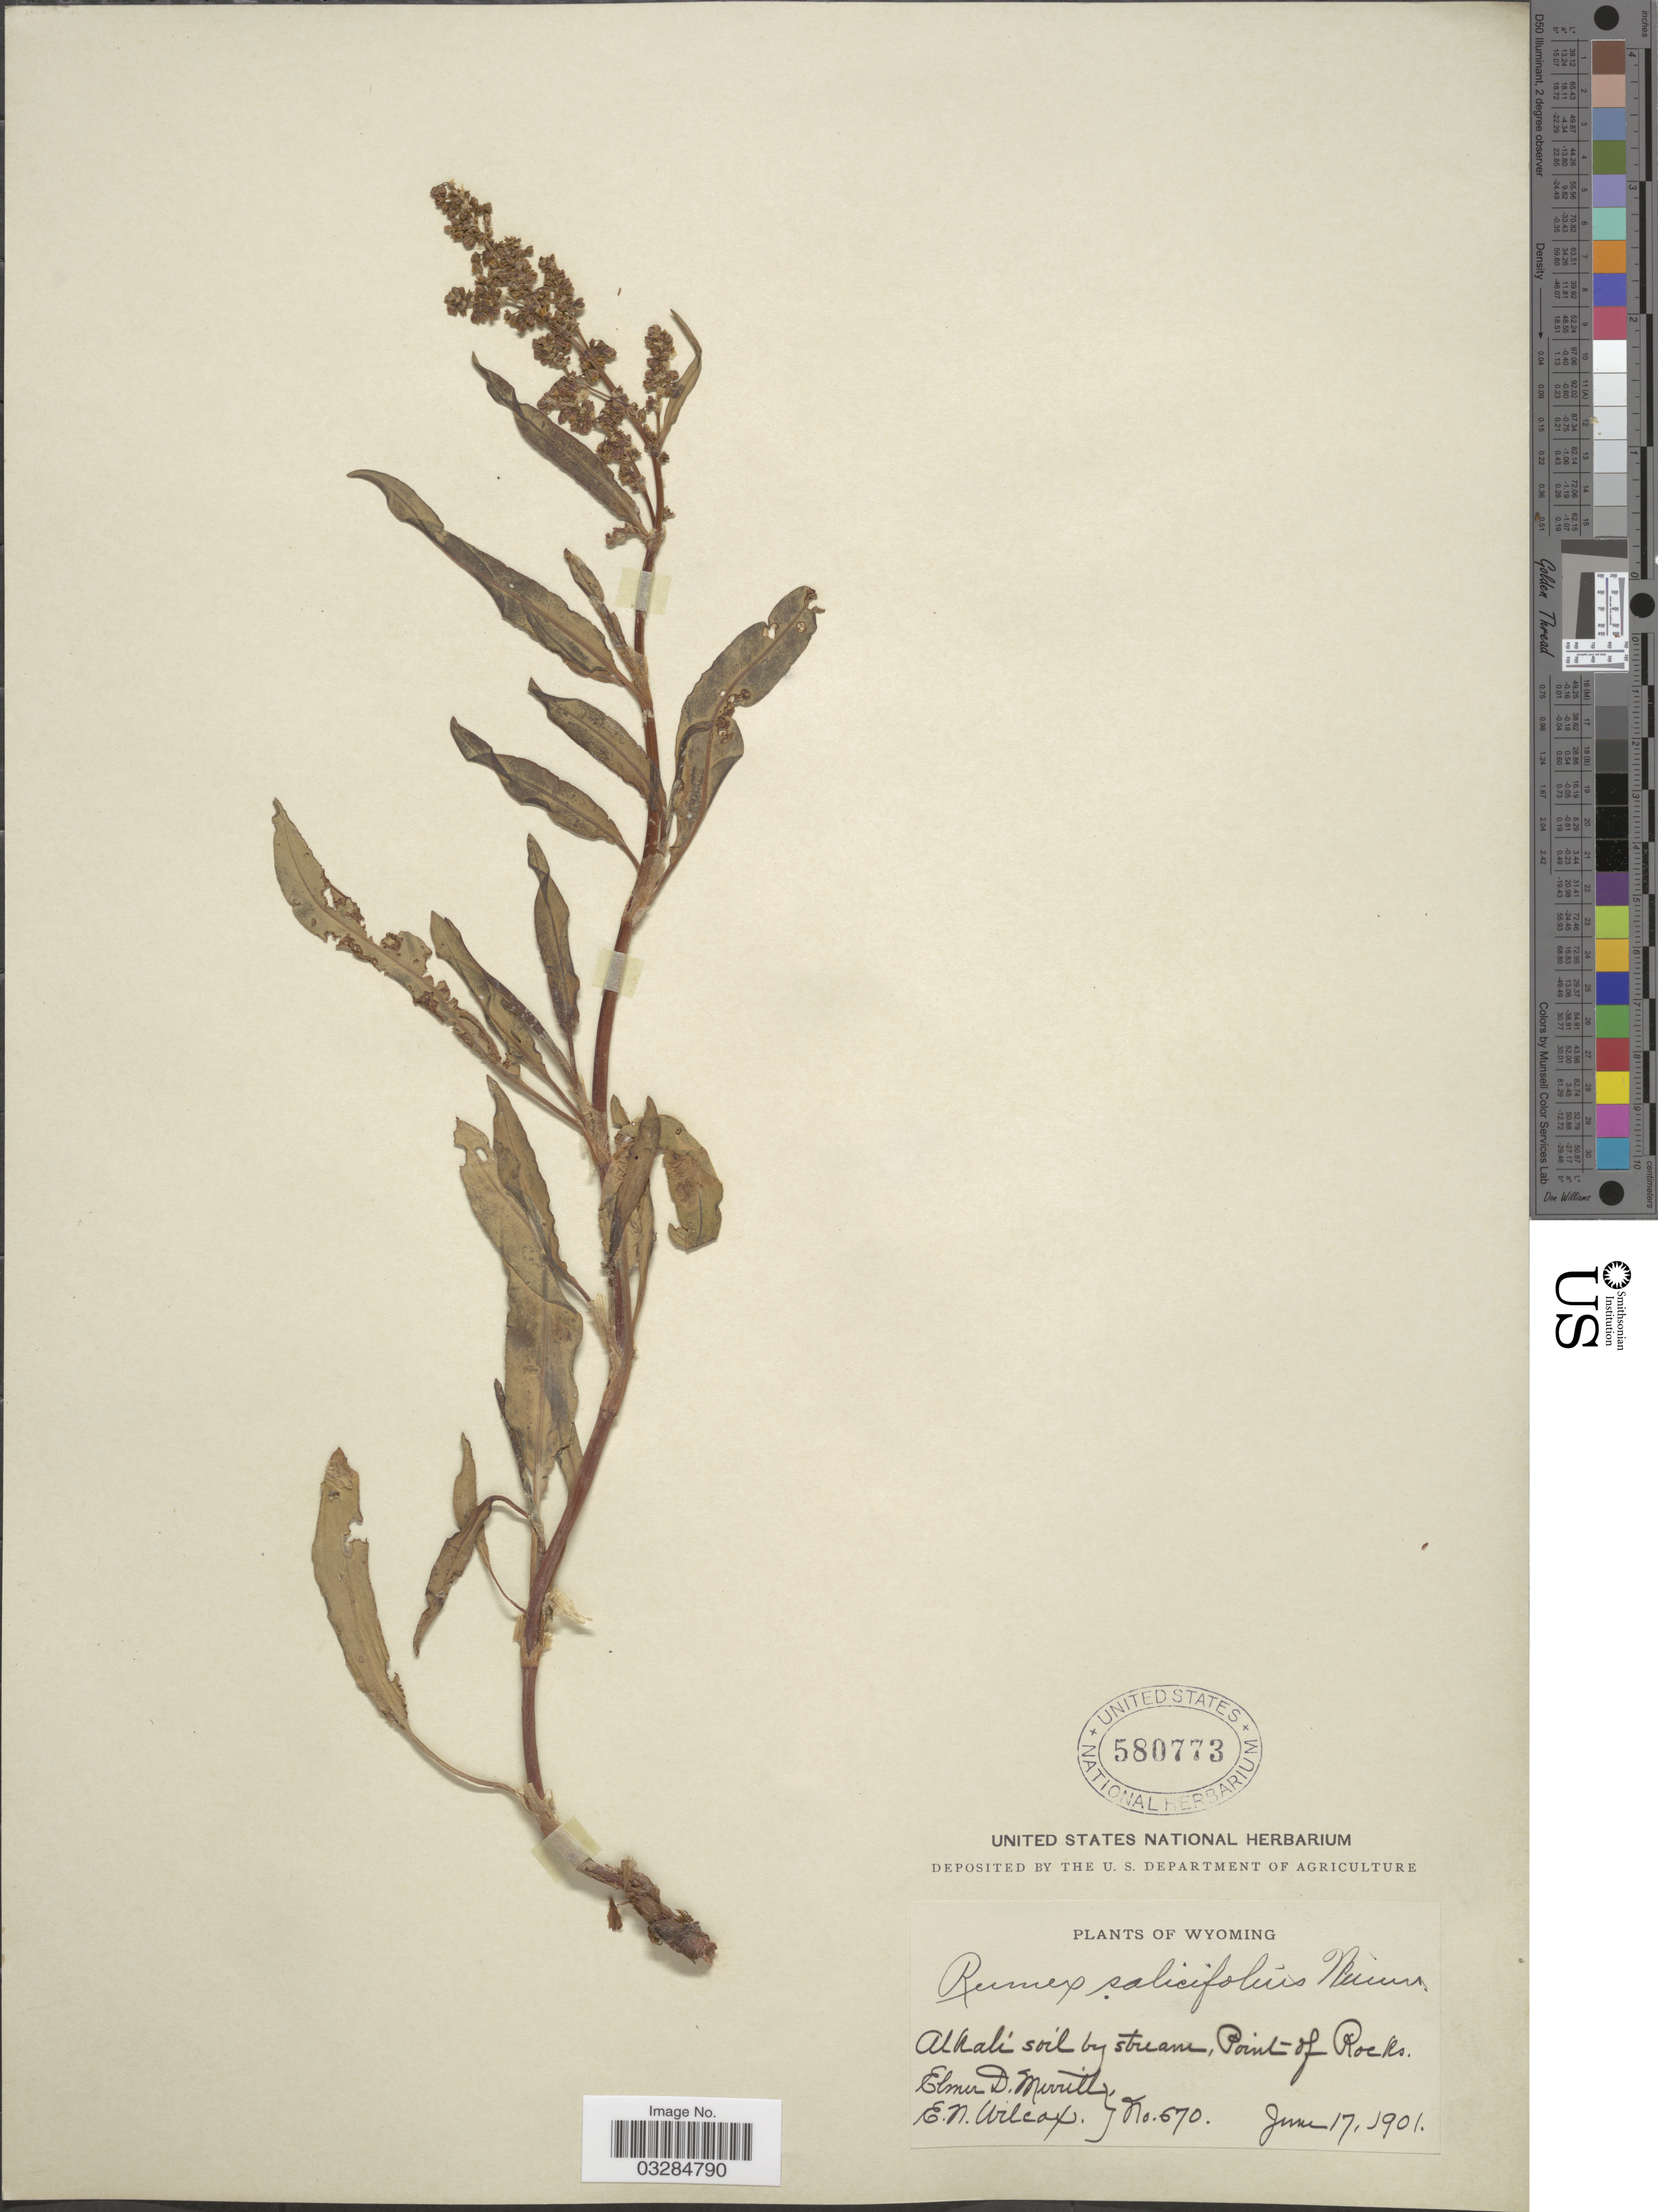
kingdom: Plantae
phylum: Tracheophyta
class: Magnoliopsida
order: Caryophyllales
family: Polygonaceae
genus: Rumex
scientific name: Rumex triangulivalvis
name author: (Danser) Rech. f.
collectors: E. D. Merrill & E. Wilcox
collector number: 670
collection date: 1901-06-17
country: United States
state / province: Wyoming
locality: Point of Rocks.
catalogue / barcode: US 580773